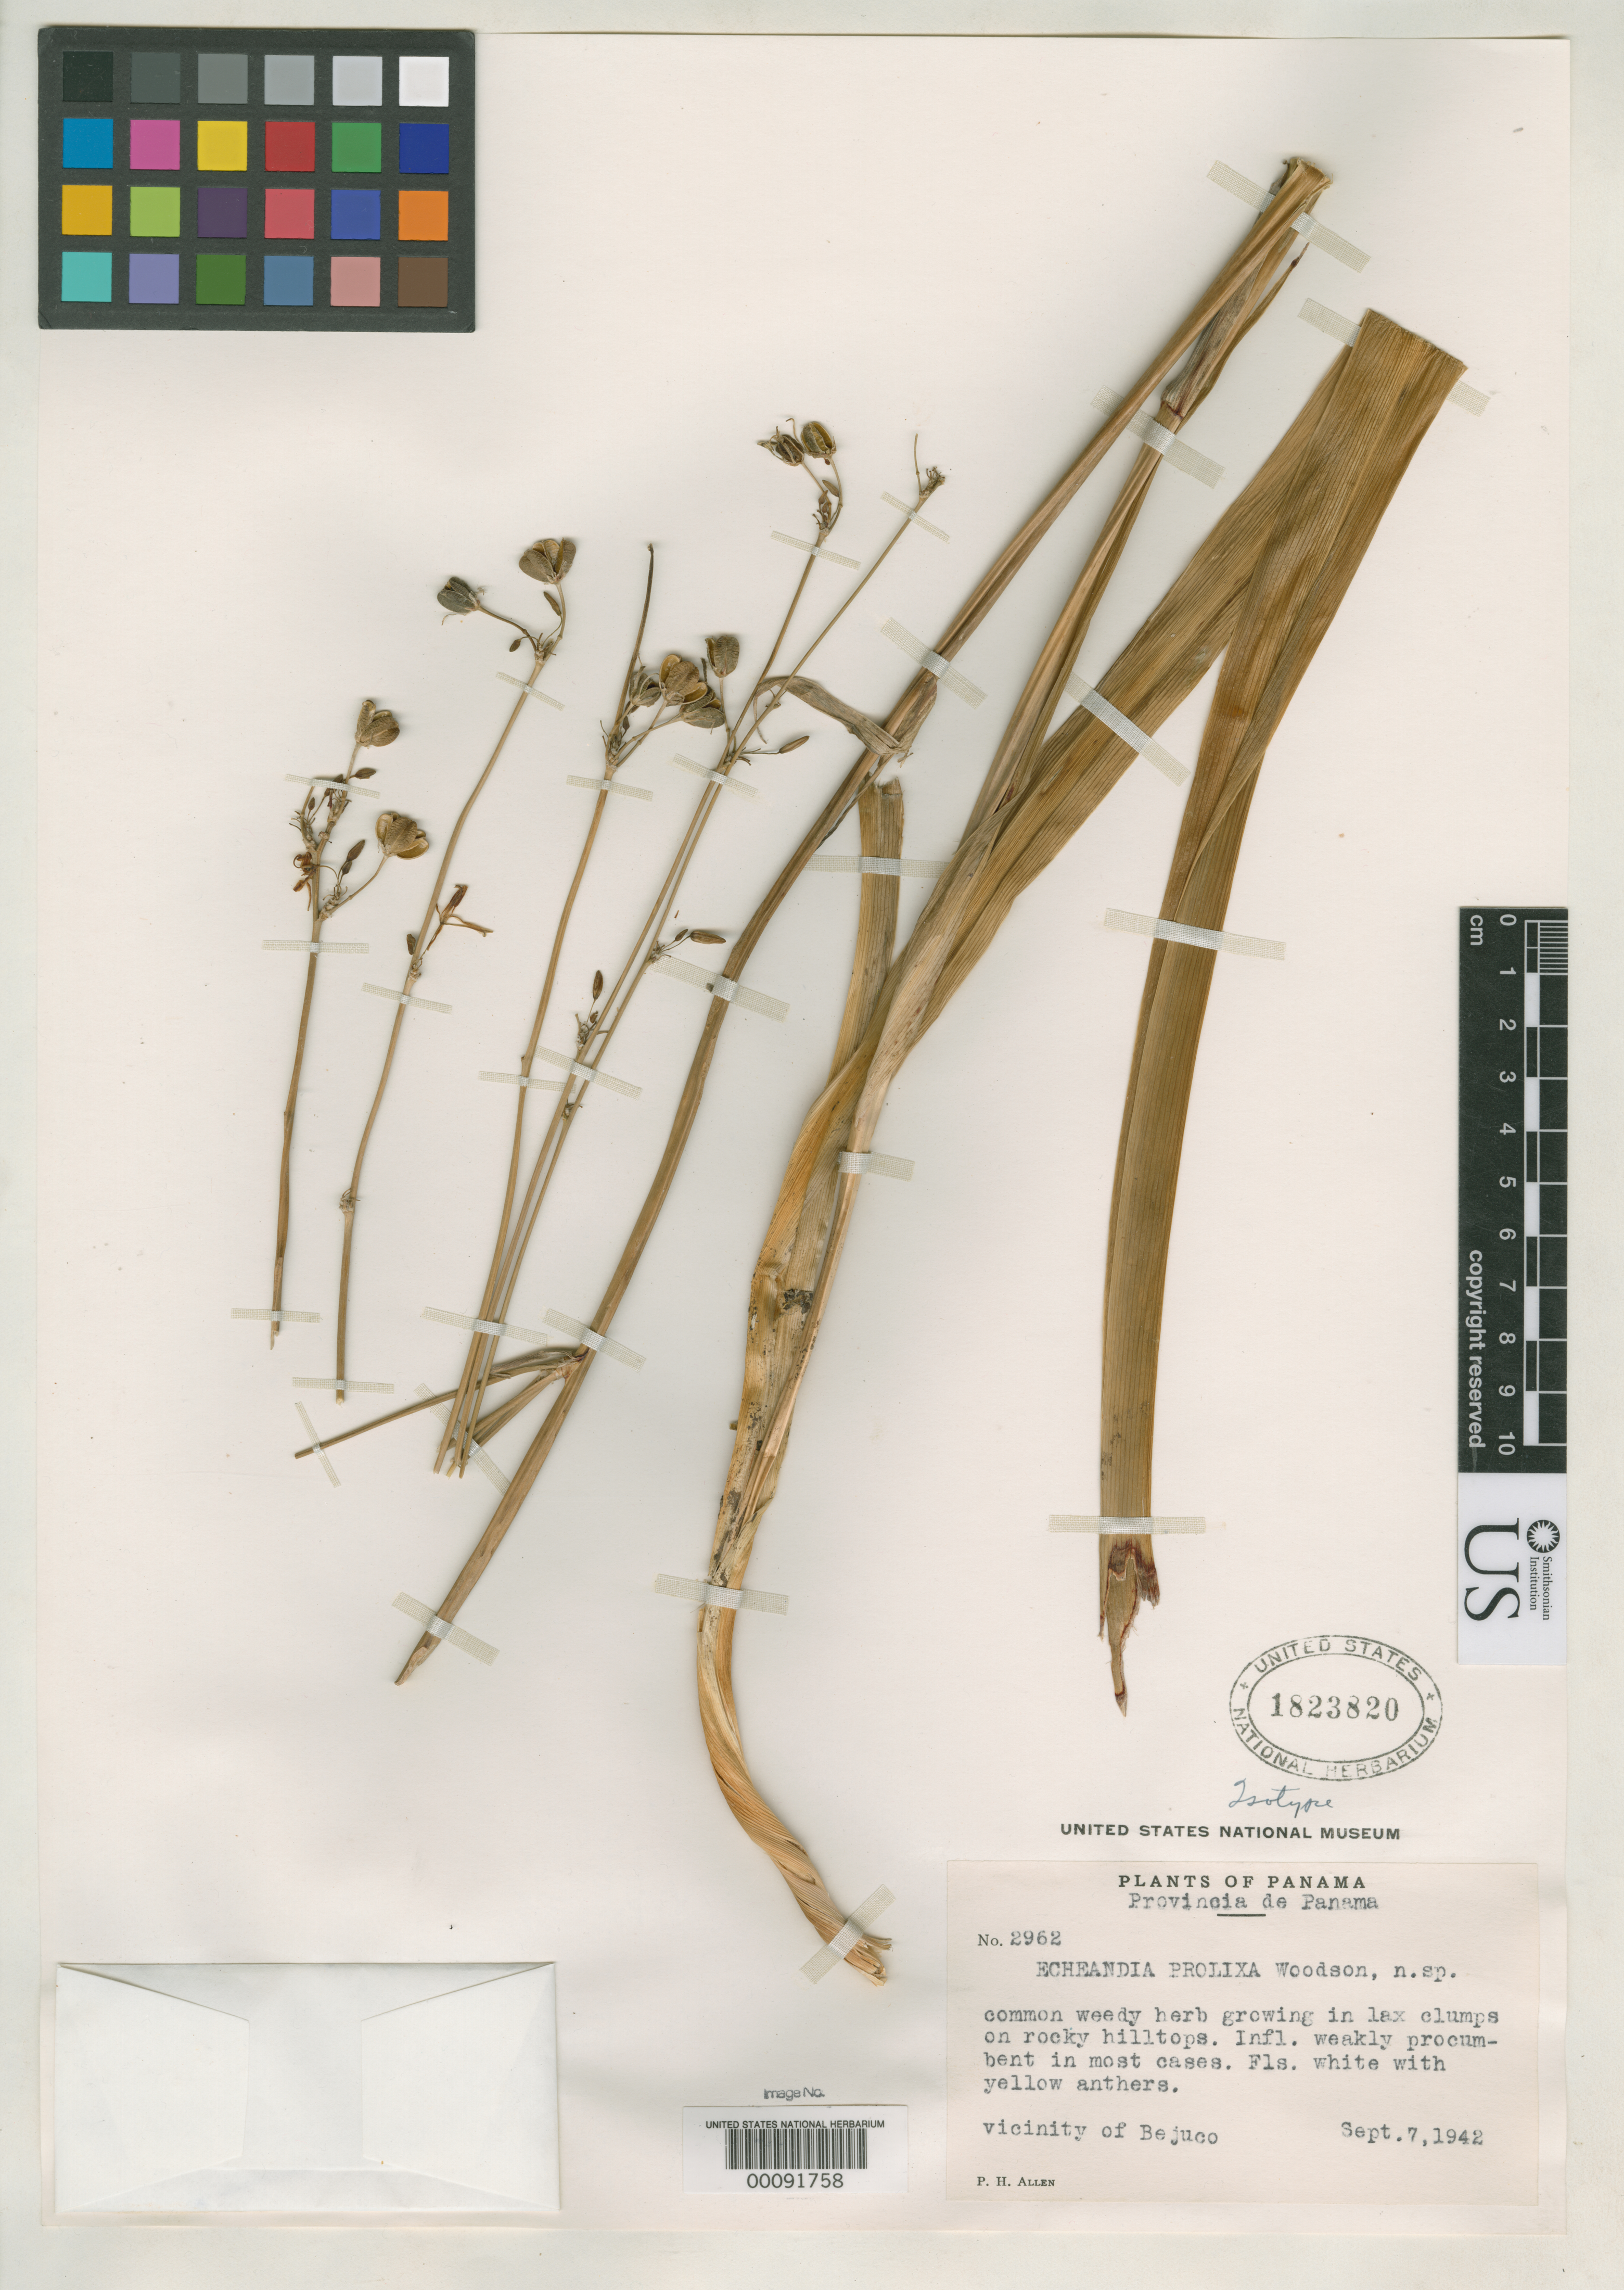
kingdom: Plantae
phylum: Tracheophyta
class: Liliopsida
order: Asparagales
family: Asparagaceae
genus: Echeandia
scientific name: Echeandia prolixa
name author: Woodson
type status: Isotype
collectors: P. H. Allen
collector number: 2962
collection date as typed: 07 Sep 1942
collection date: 1942-09-07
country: Panama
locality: Vicinity of Bejuco.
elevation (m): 20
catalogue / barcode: US 1823820